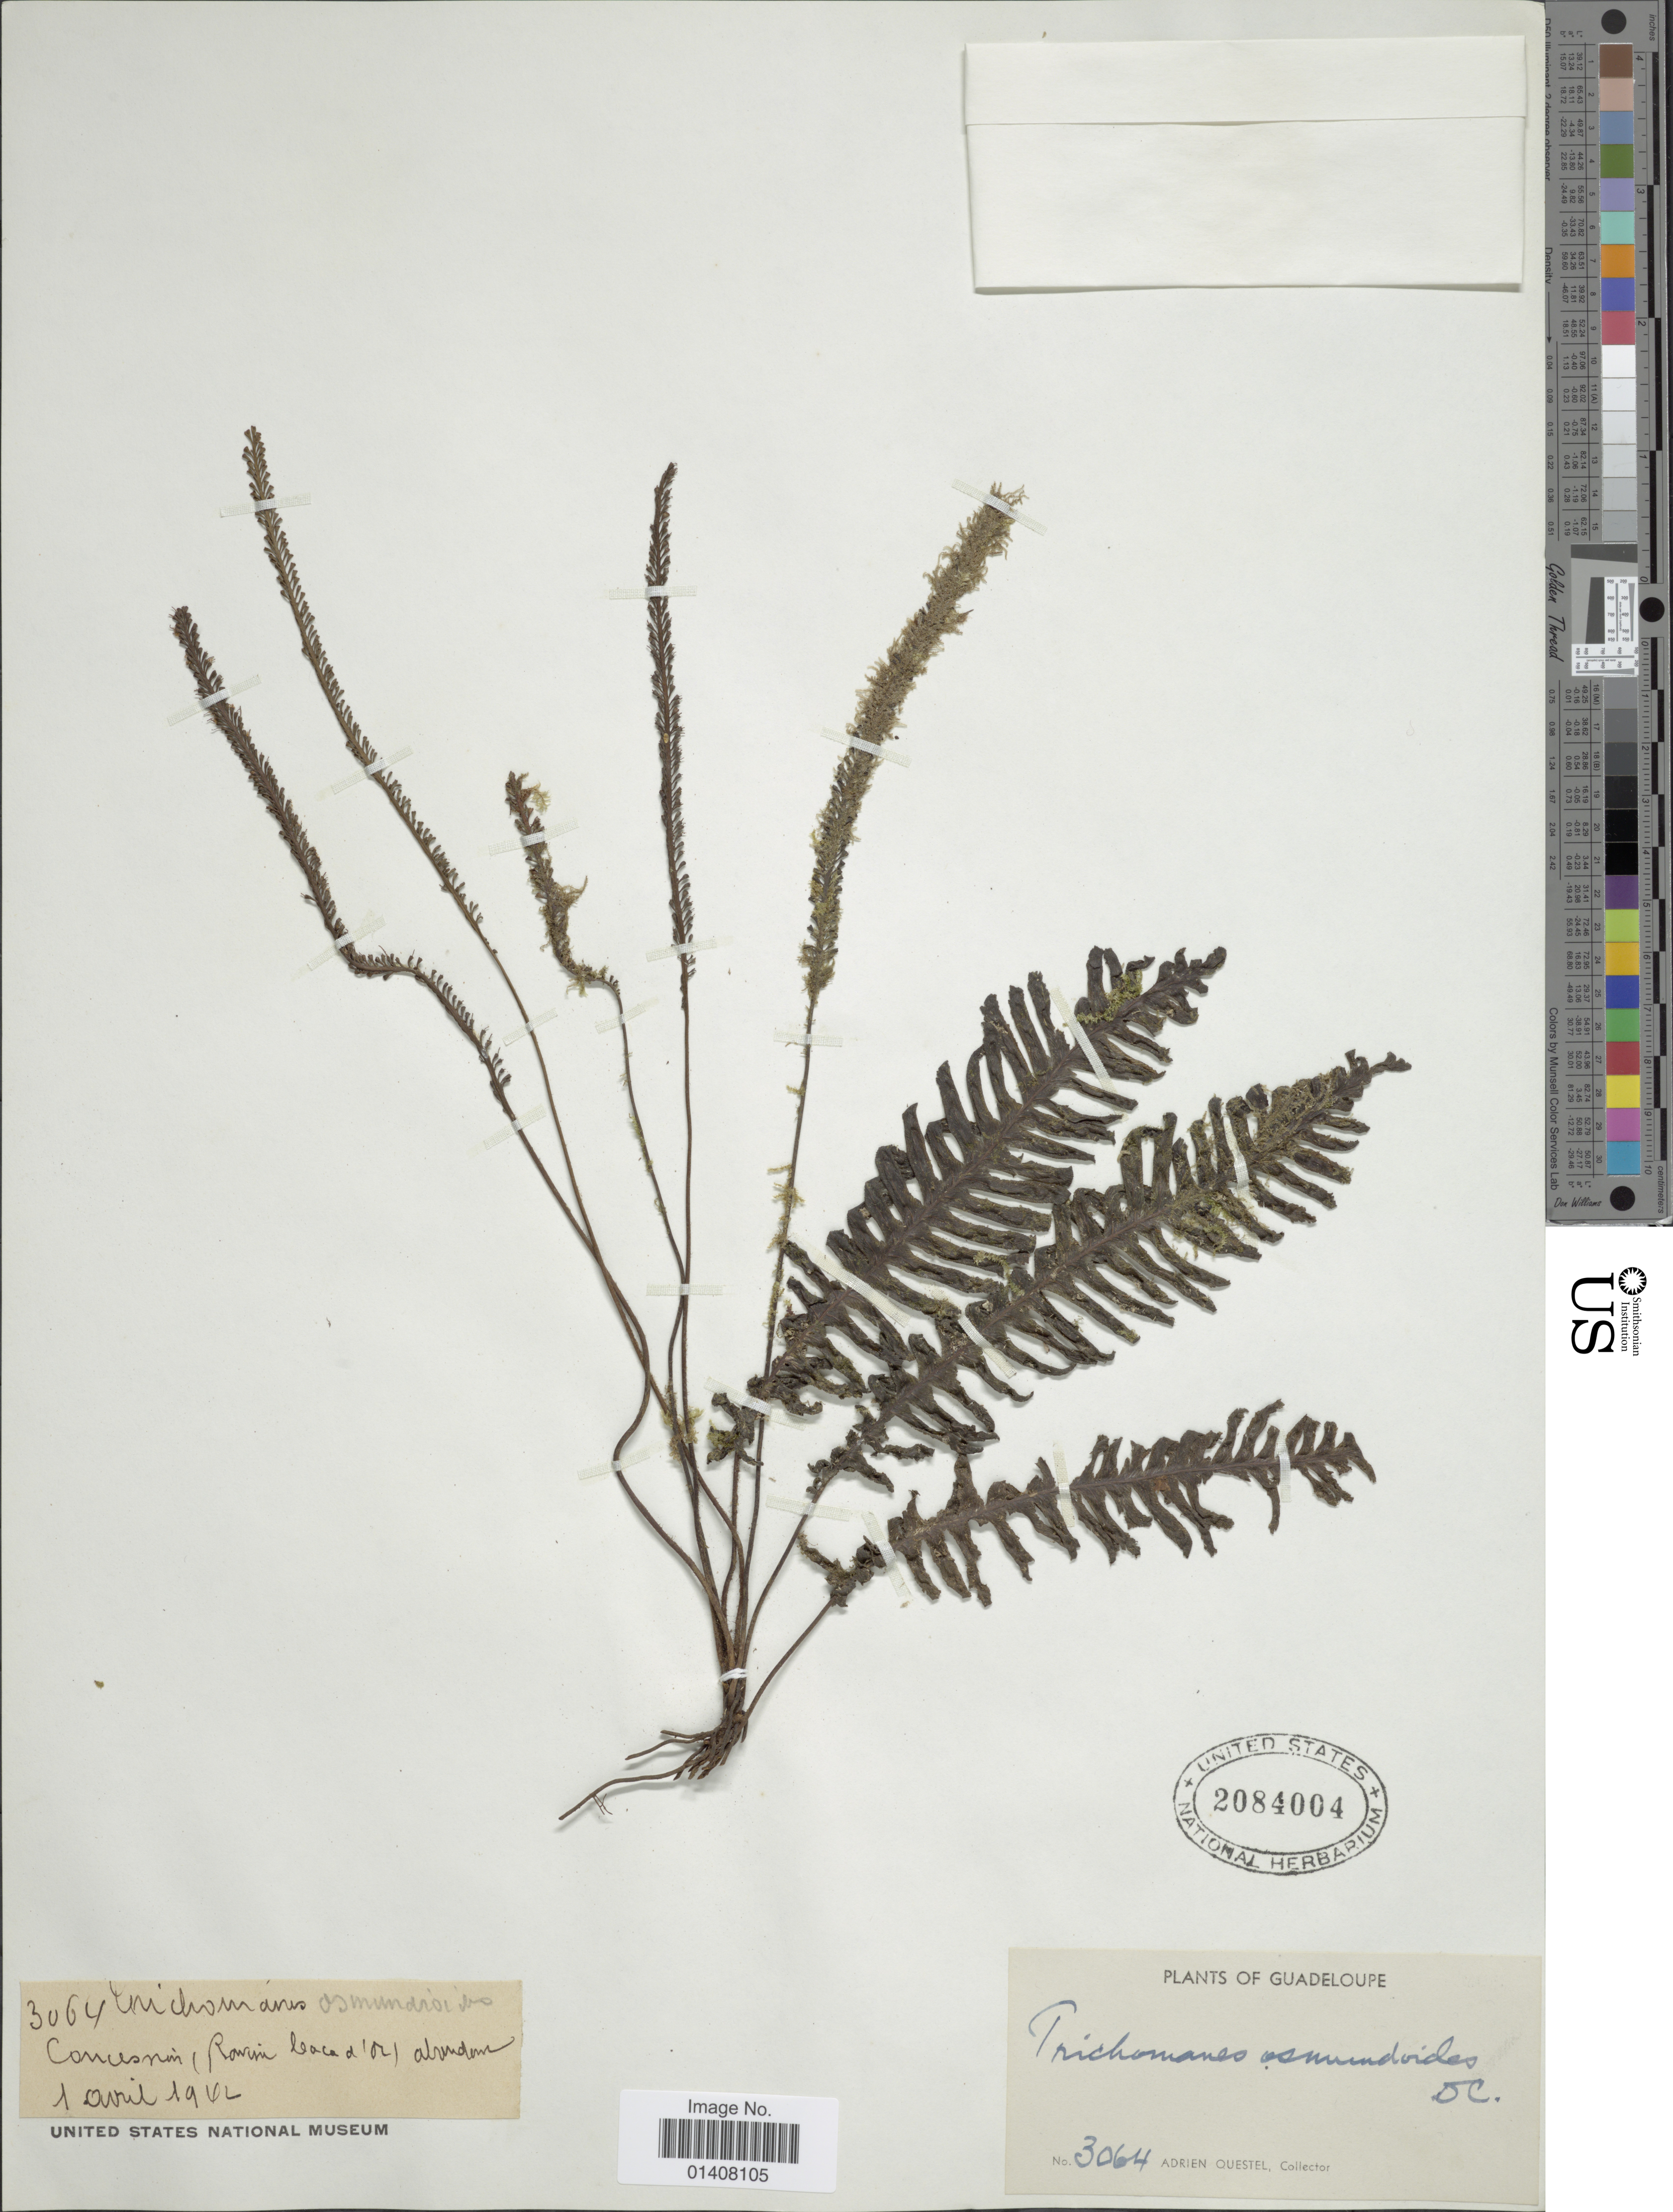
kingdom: Plantae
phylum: Tracheophyta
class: Polypodiopsida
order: Hymenophyllales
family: Hymenophyllaceae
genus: Trichomanes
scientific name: Trichomanes osmundoides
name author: DC. ex Poir.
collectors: A. Questel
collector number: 3064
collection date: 1902-04-01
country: Guadeloupe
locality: Ravine Concession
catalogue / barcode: US 2084004